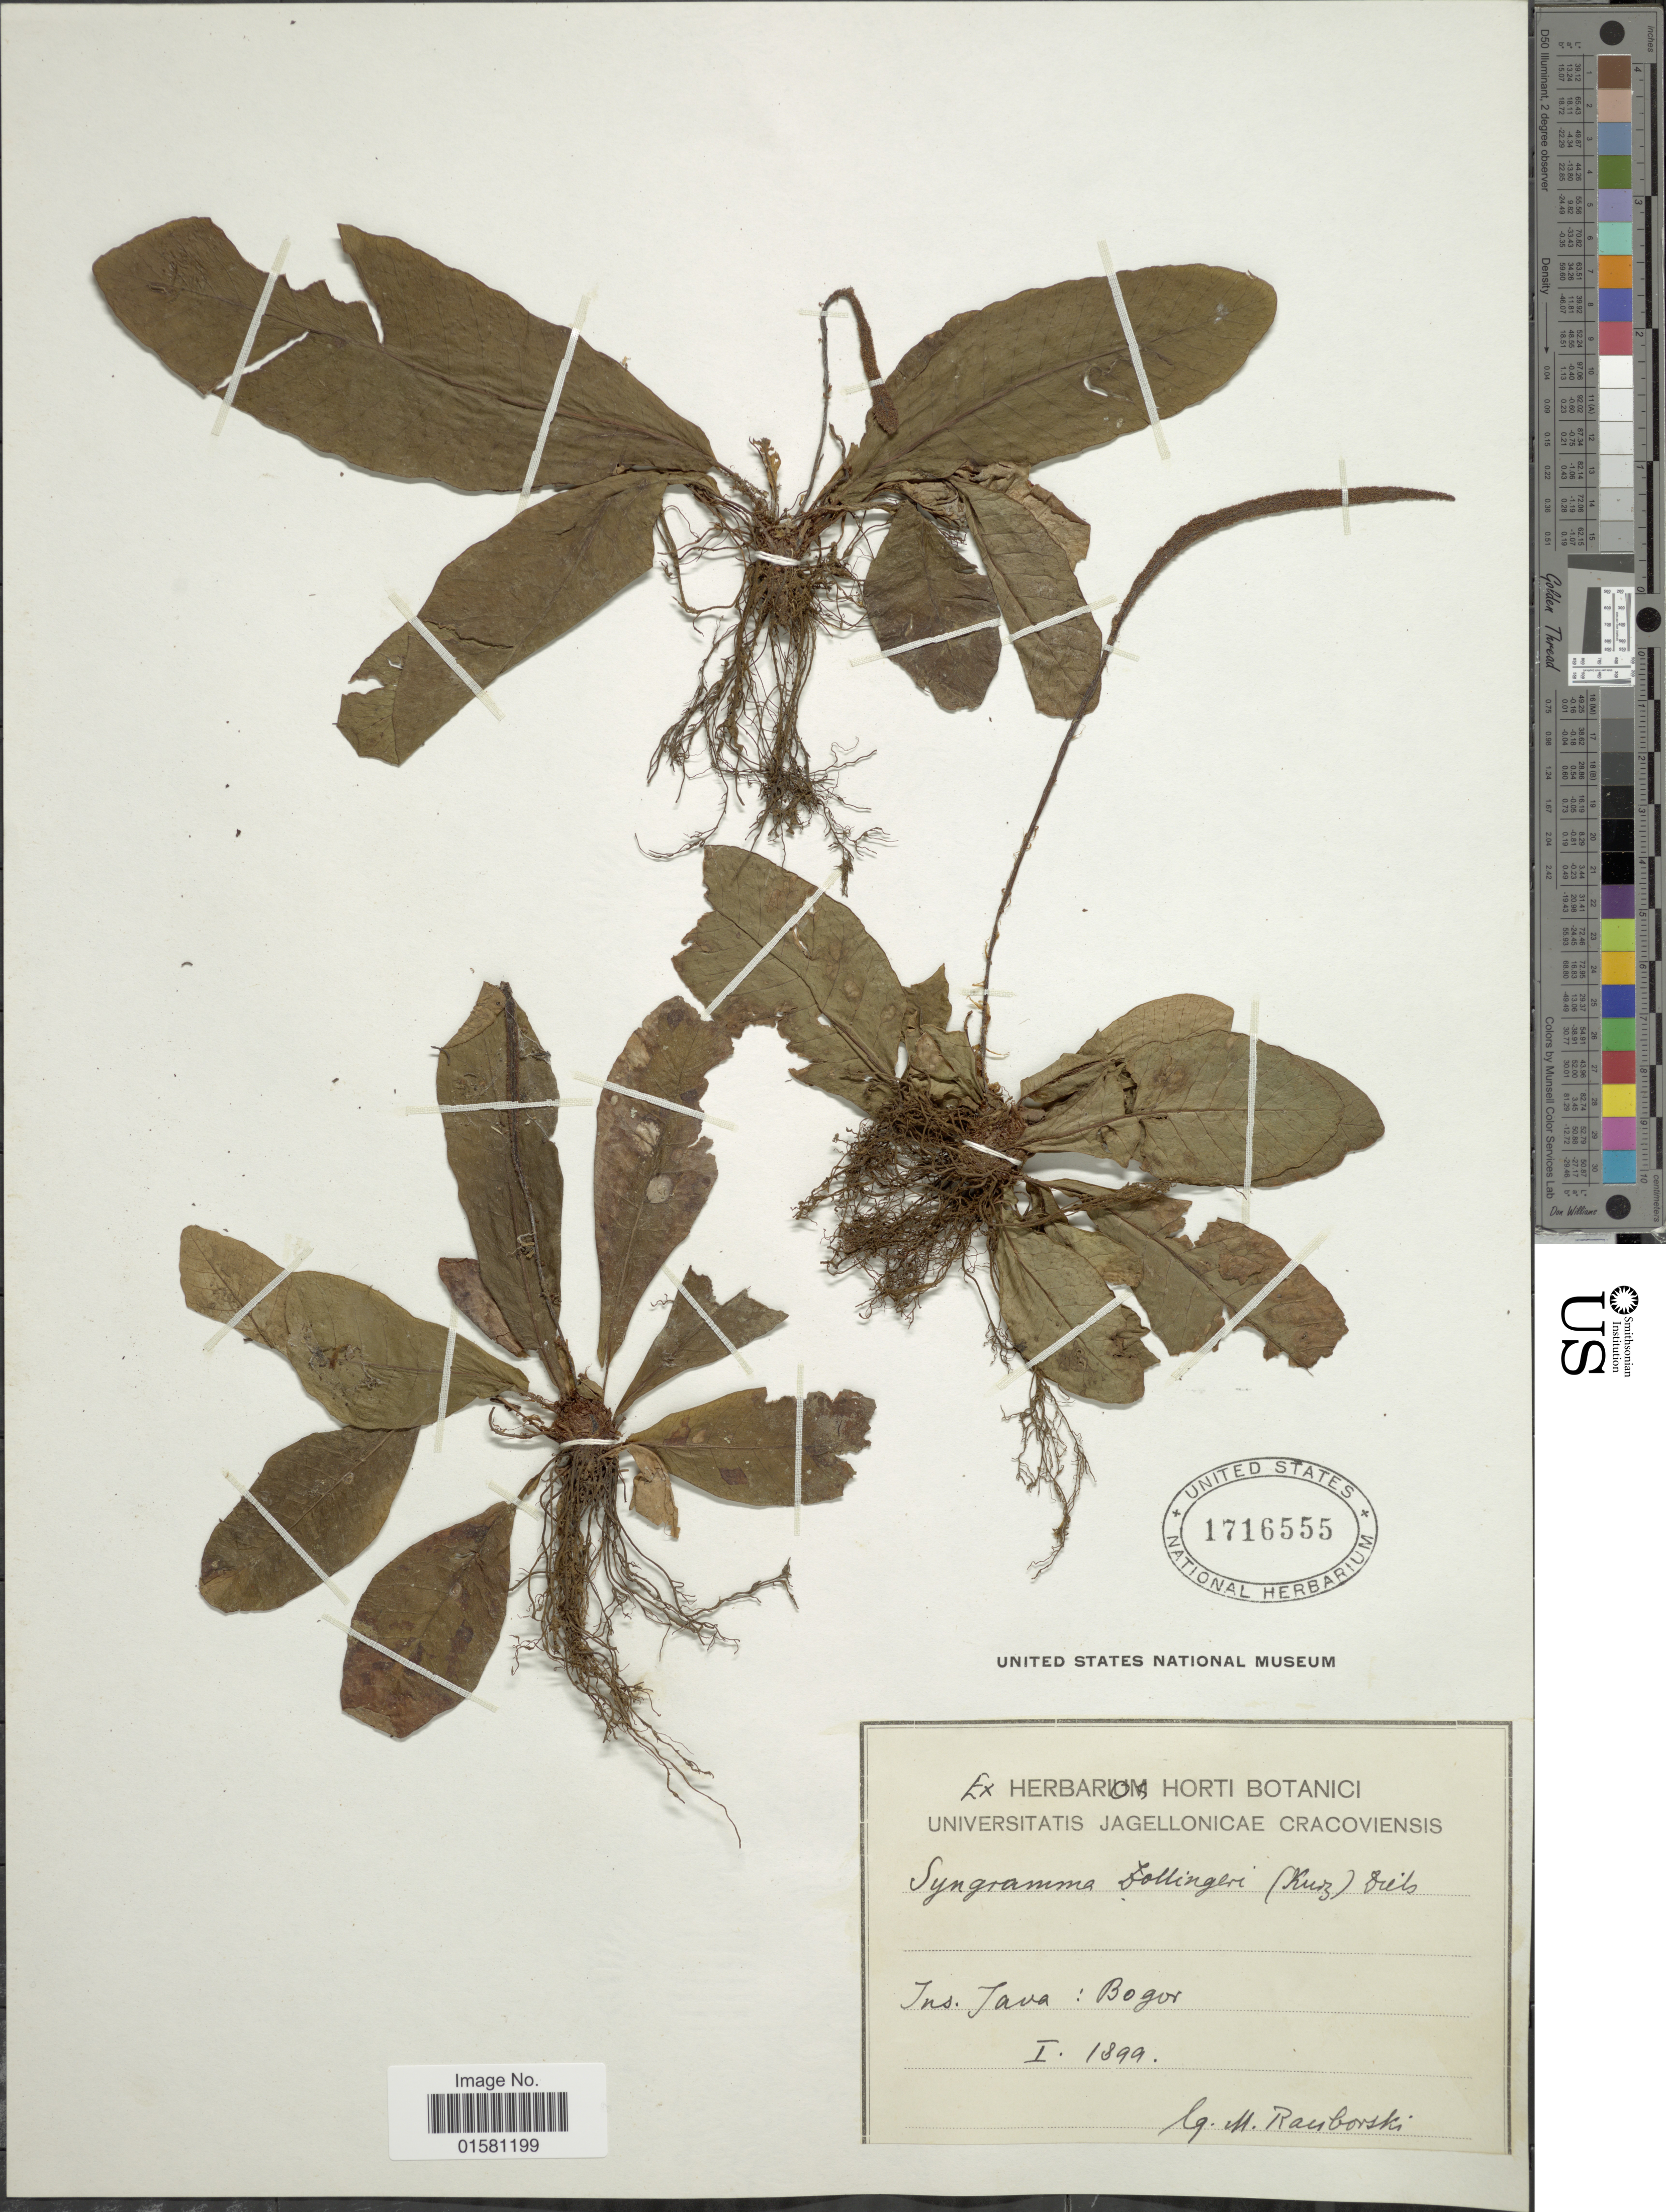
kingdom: Plantae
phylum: Tracheophyta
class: Polypodiopsida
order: Polypodiales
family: Tectariaceae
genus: Tectaria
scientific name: Tectaria taccifolia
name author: (Fée) M.G. Price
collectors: M. Raciborski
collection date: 1899-01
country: Indonesia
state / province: Java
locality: Ins. Java: Bogor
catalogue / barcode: US 1716555